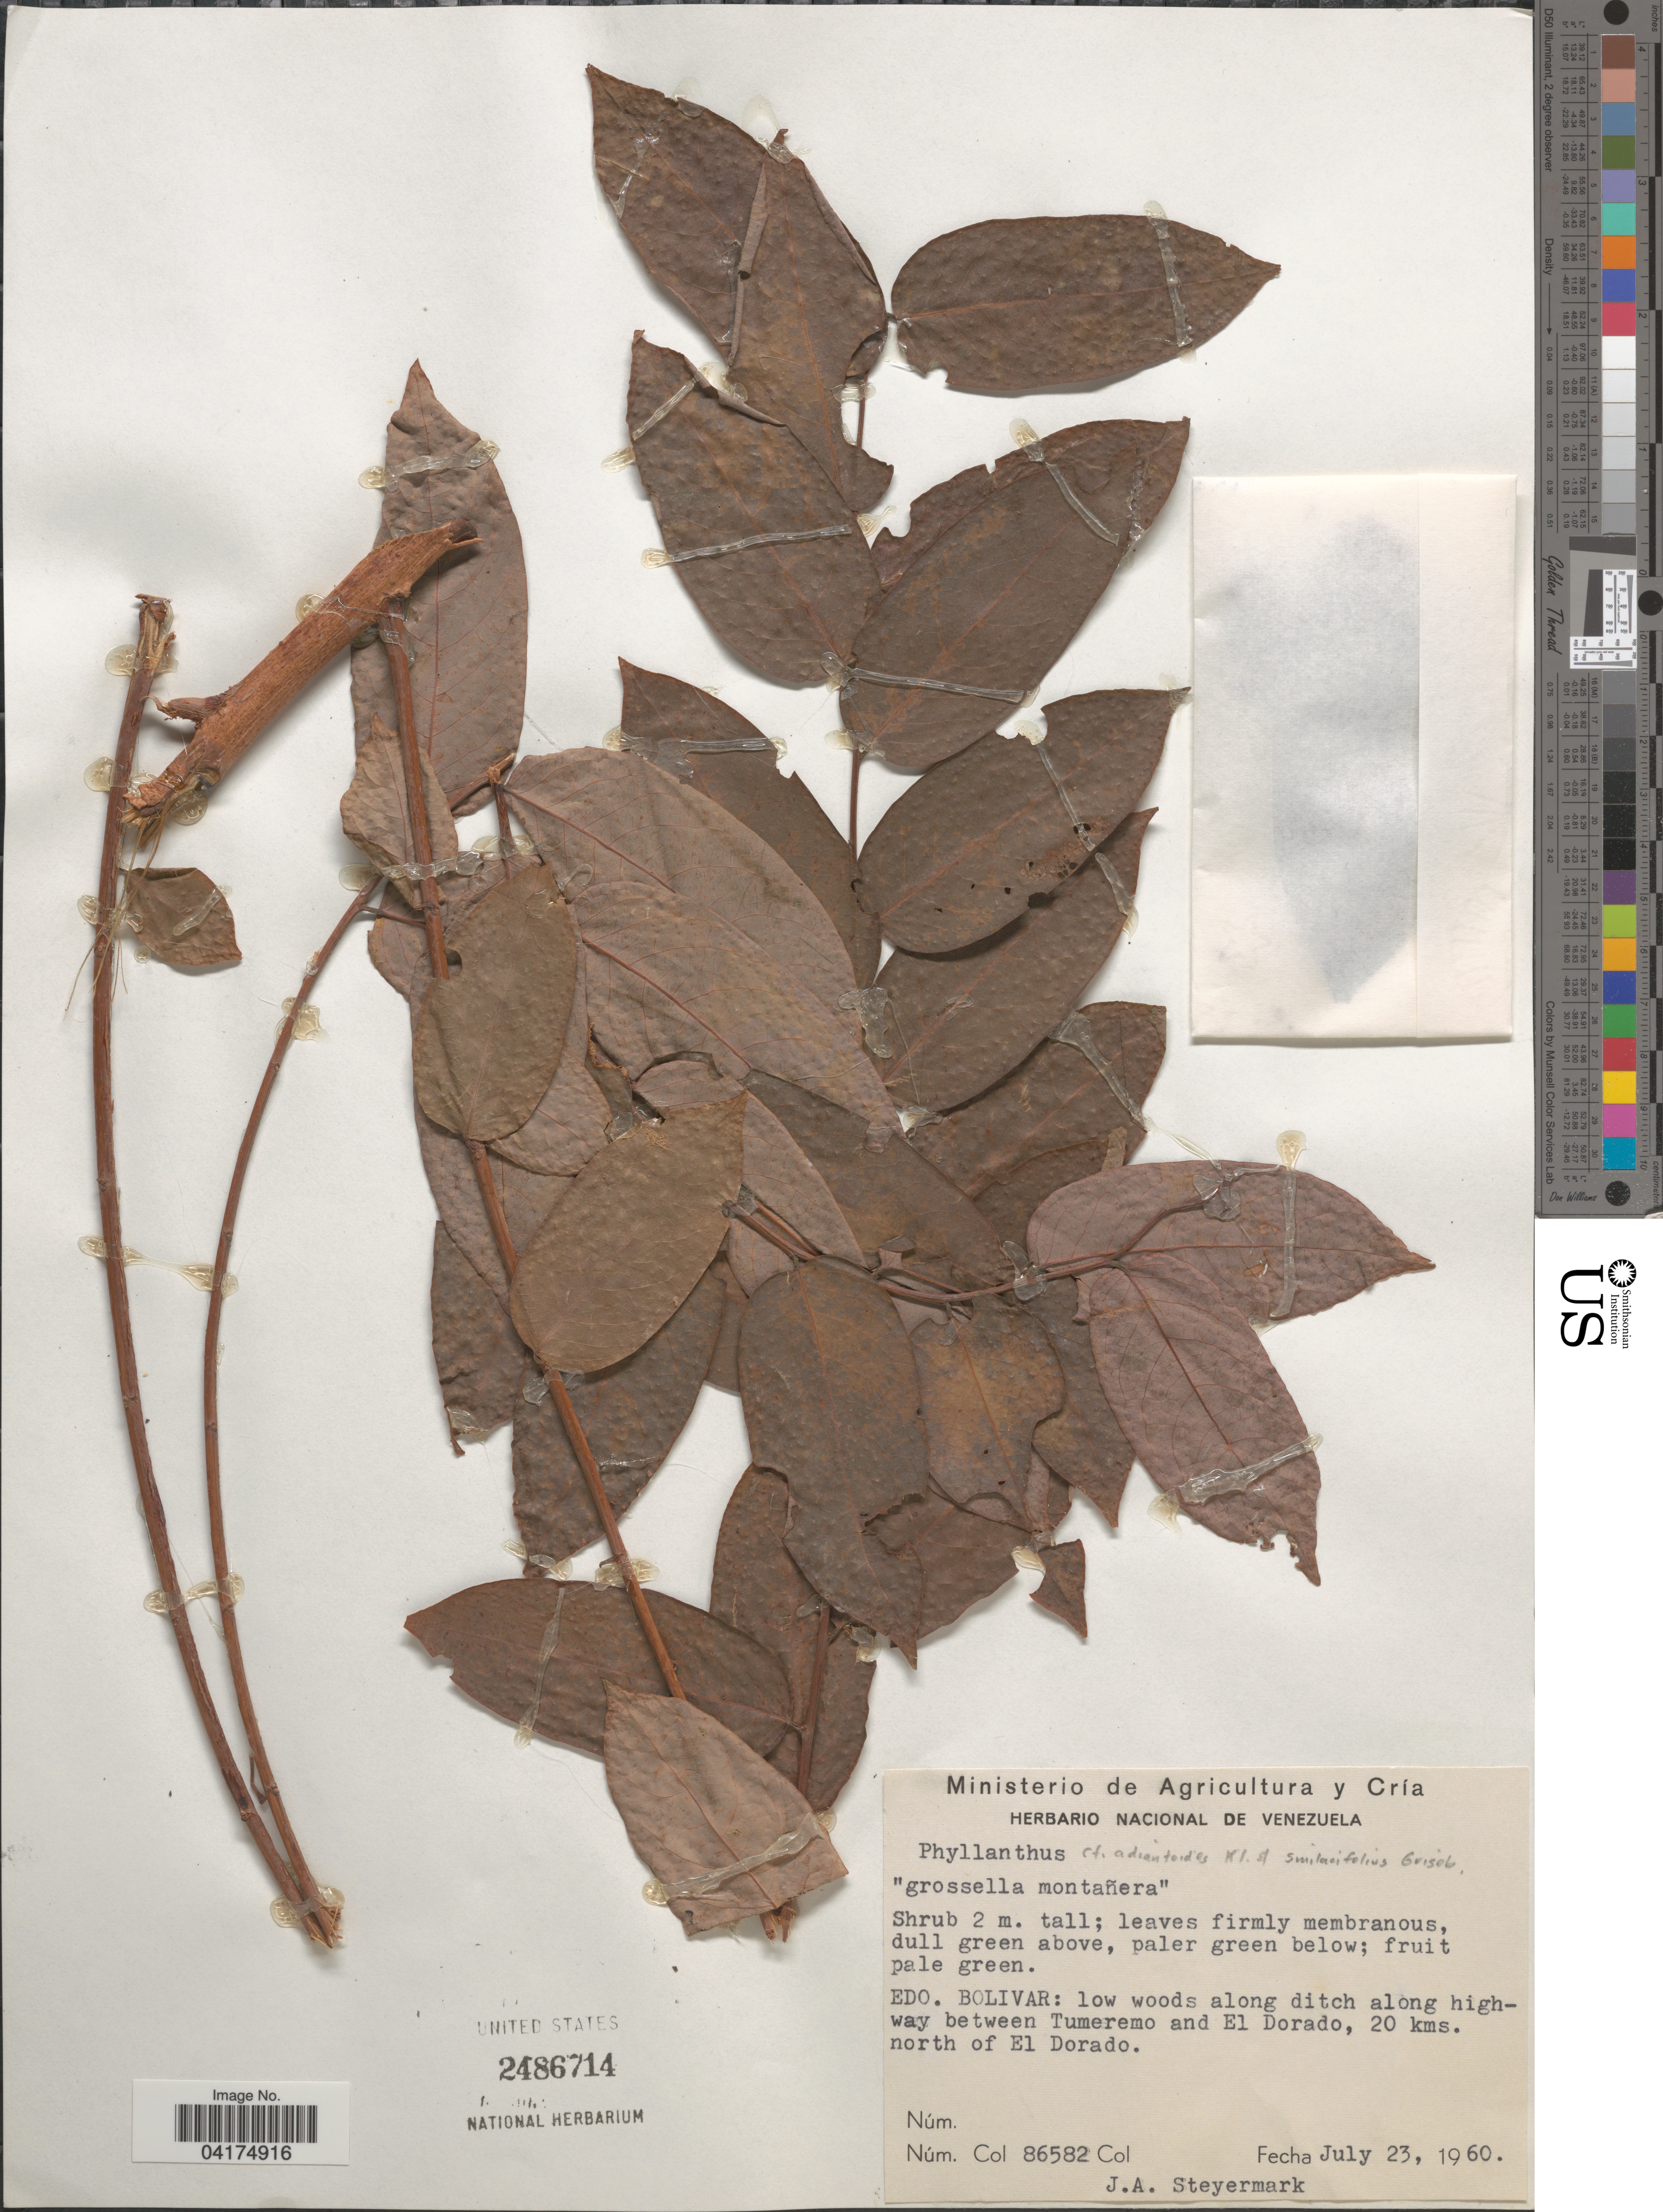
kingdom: Plantae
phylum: Tracheophyta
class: Magnoliopsida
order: Malpighiales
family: Phyllanthaceae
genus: Phyllanthus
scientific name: Phyllanthus adiantoides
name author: Klotzsch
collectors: J. Steyermark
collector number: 86582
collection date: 1960-07-23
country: Venezuela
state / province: Bolivar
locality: Low woods along ditch along highway between Tumeremo and El Dorado, 20 kms. north of El Dorado.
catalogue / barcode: US 2486714